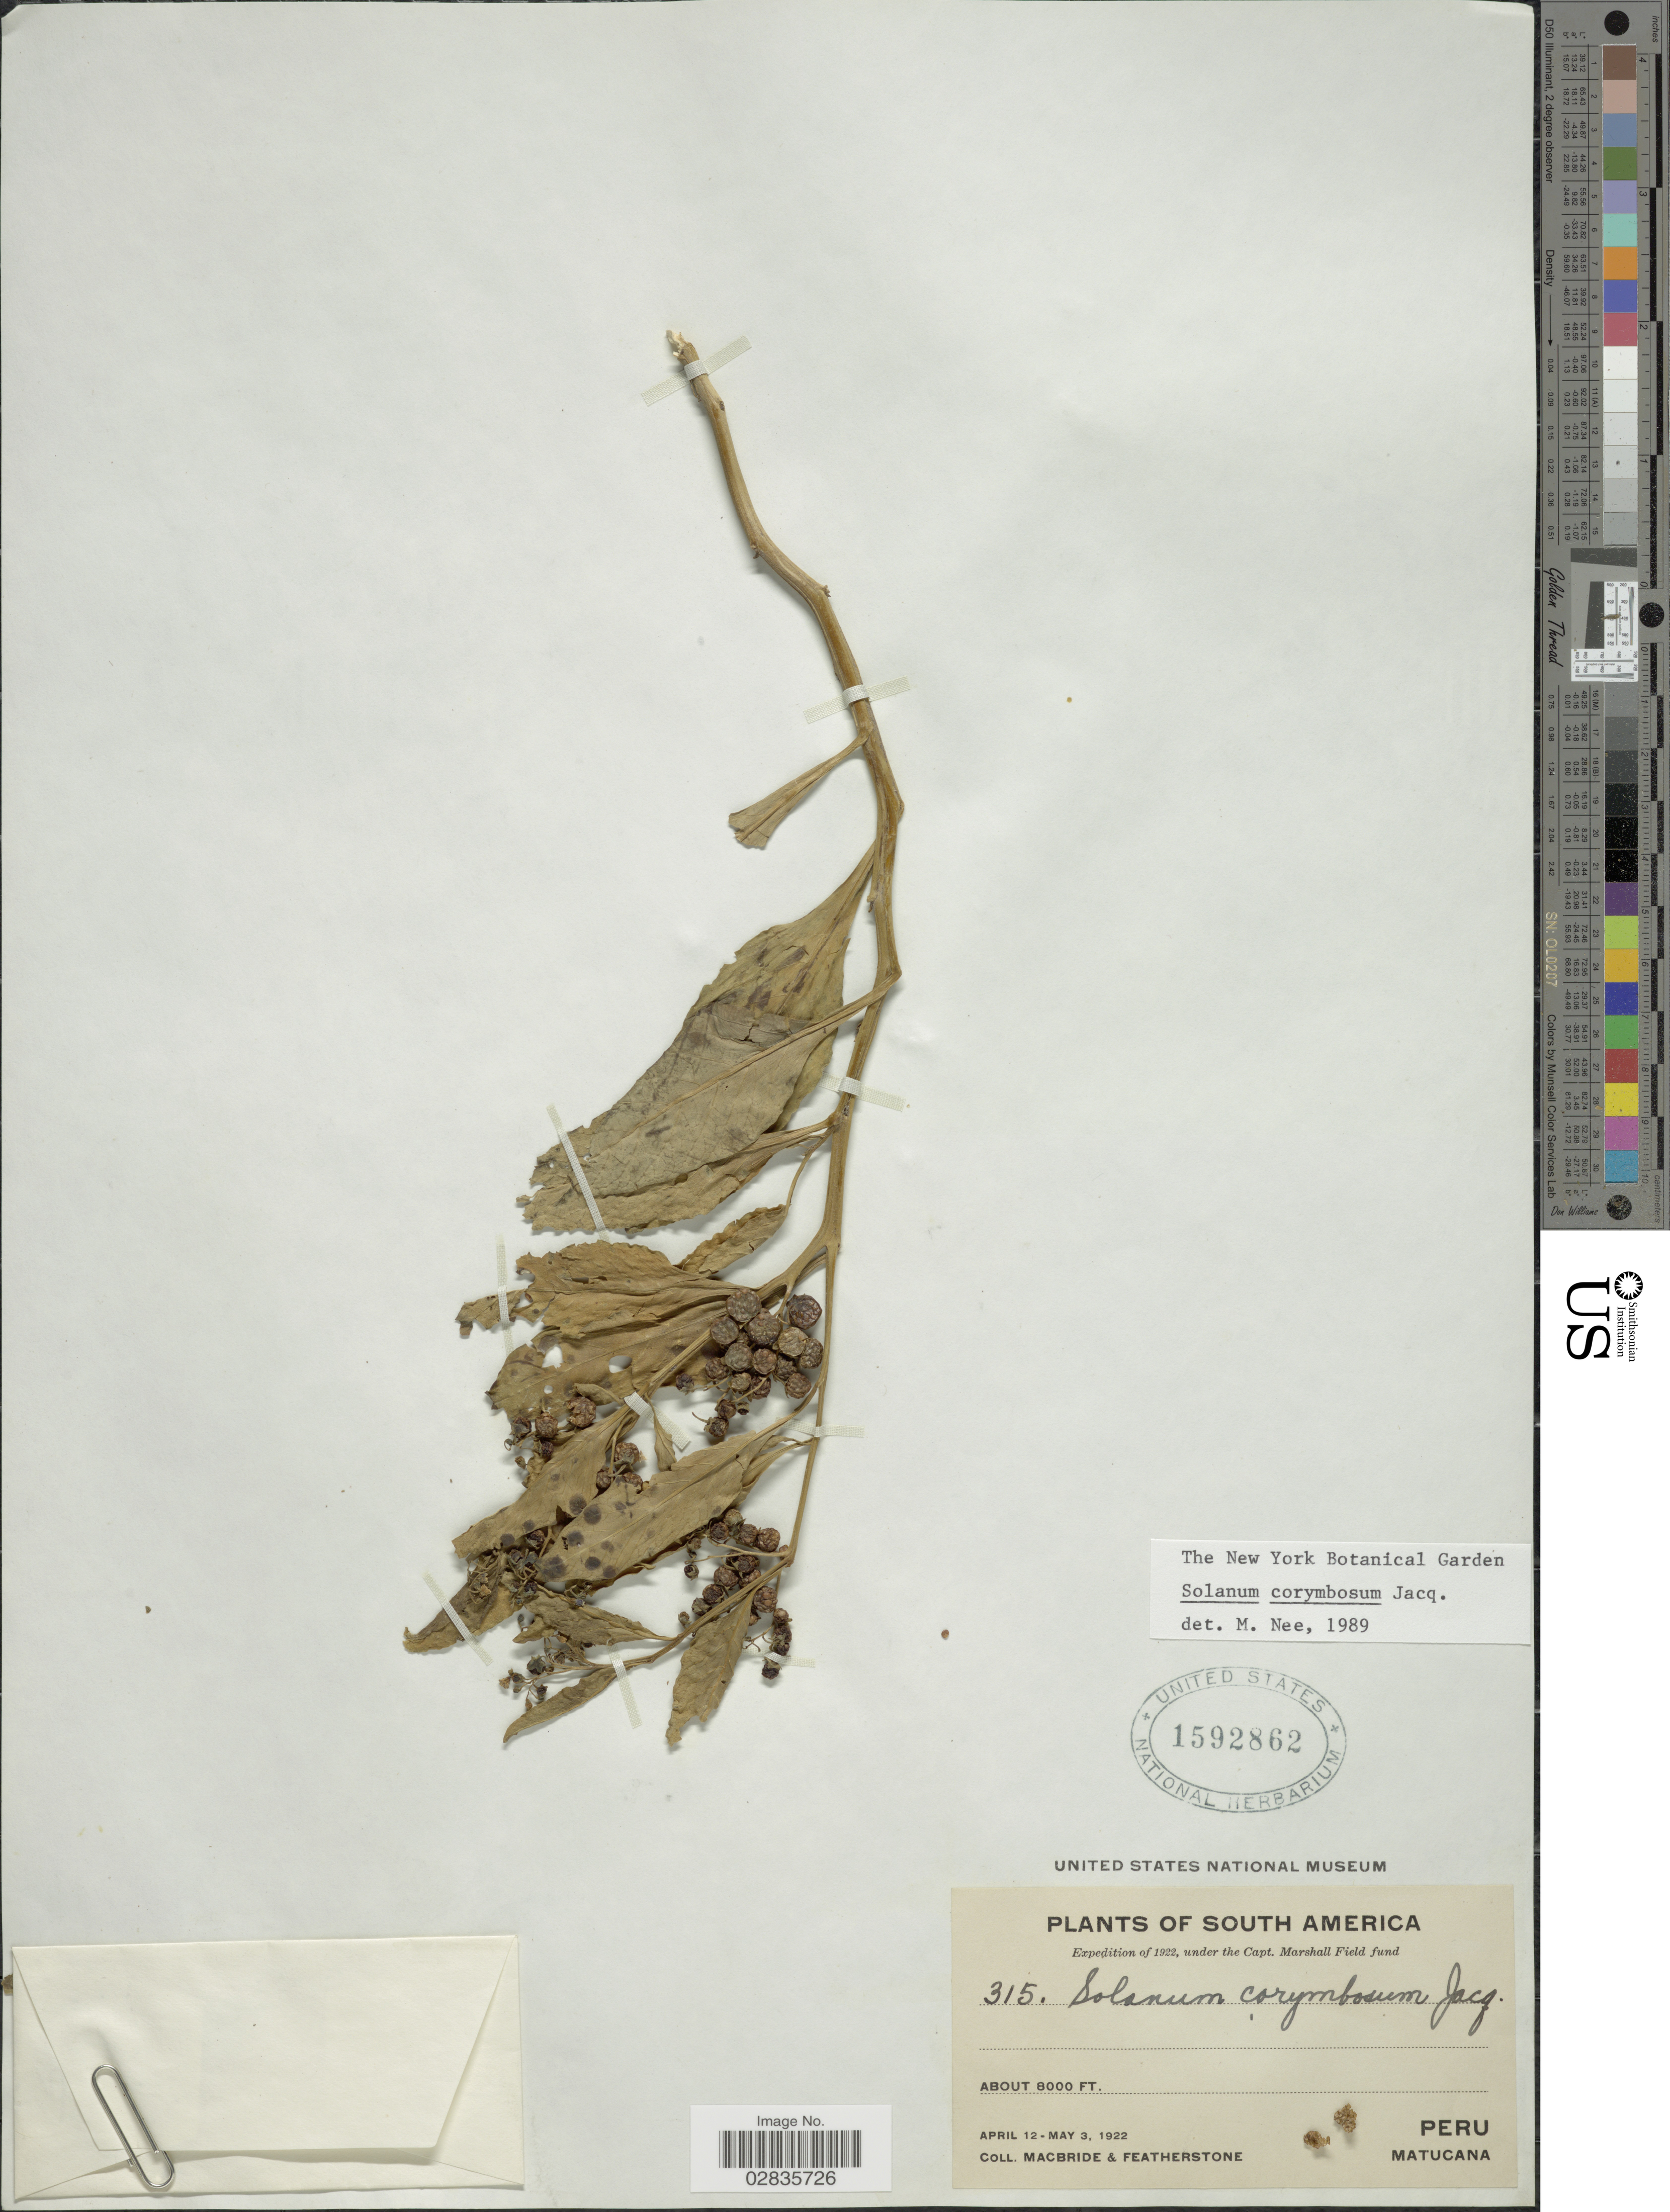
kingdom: Plantae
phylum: Tracheophyta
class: Magnoliopsida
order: Solanales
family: Solanaceae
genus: Solanum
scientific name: Solanum corymbosum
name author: Jacq.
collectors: Macbride, -- & -. Featherstone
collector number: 315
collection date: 1922-04-12/1922-05-03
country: Peru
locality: Matucana.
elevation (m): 2438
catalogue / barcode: US 1592862